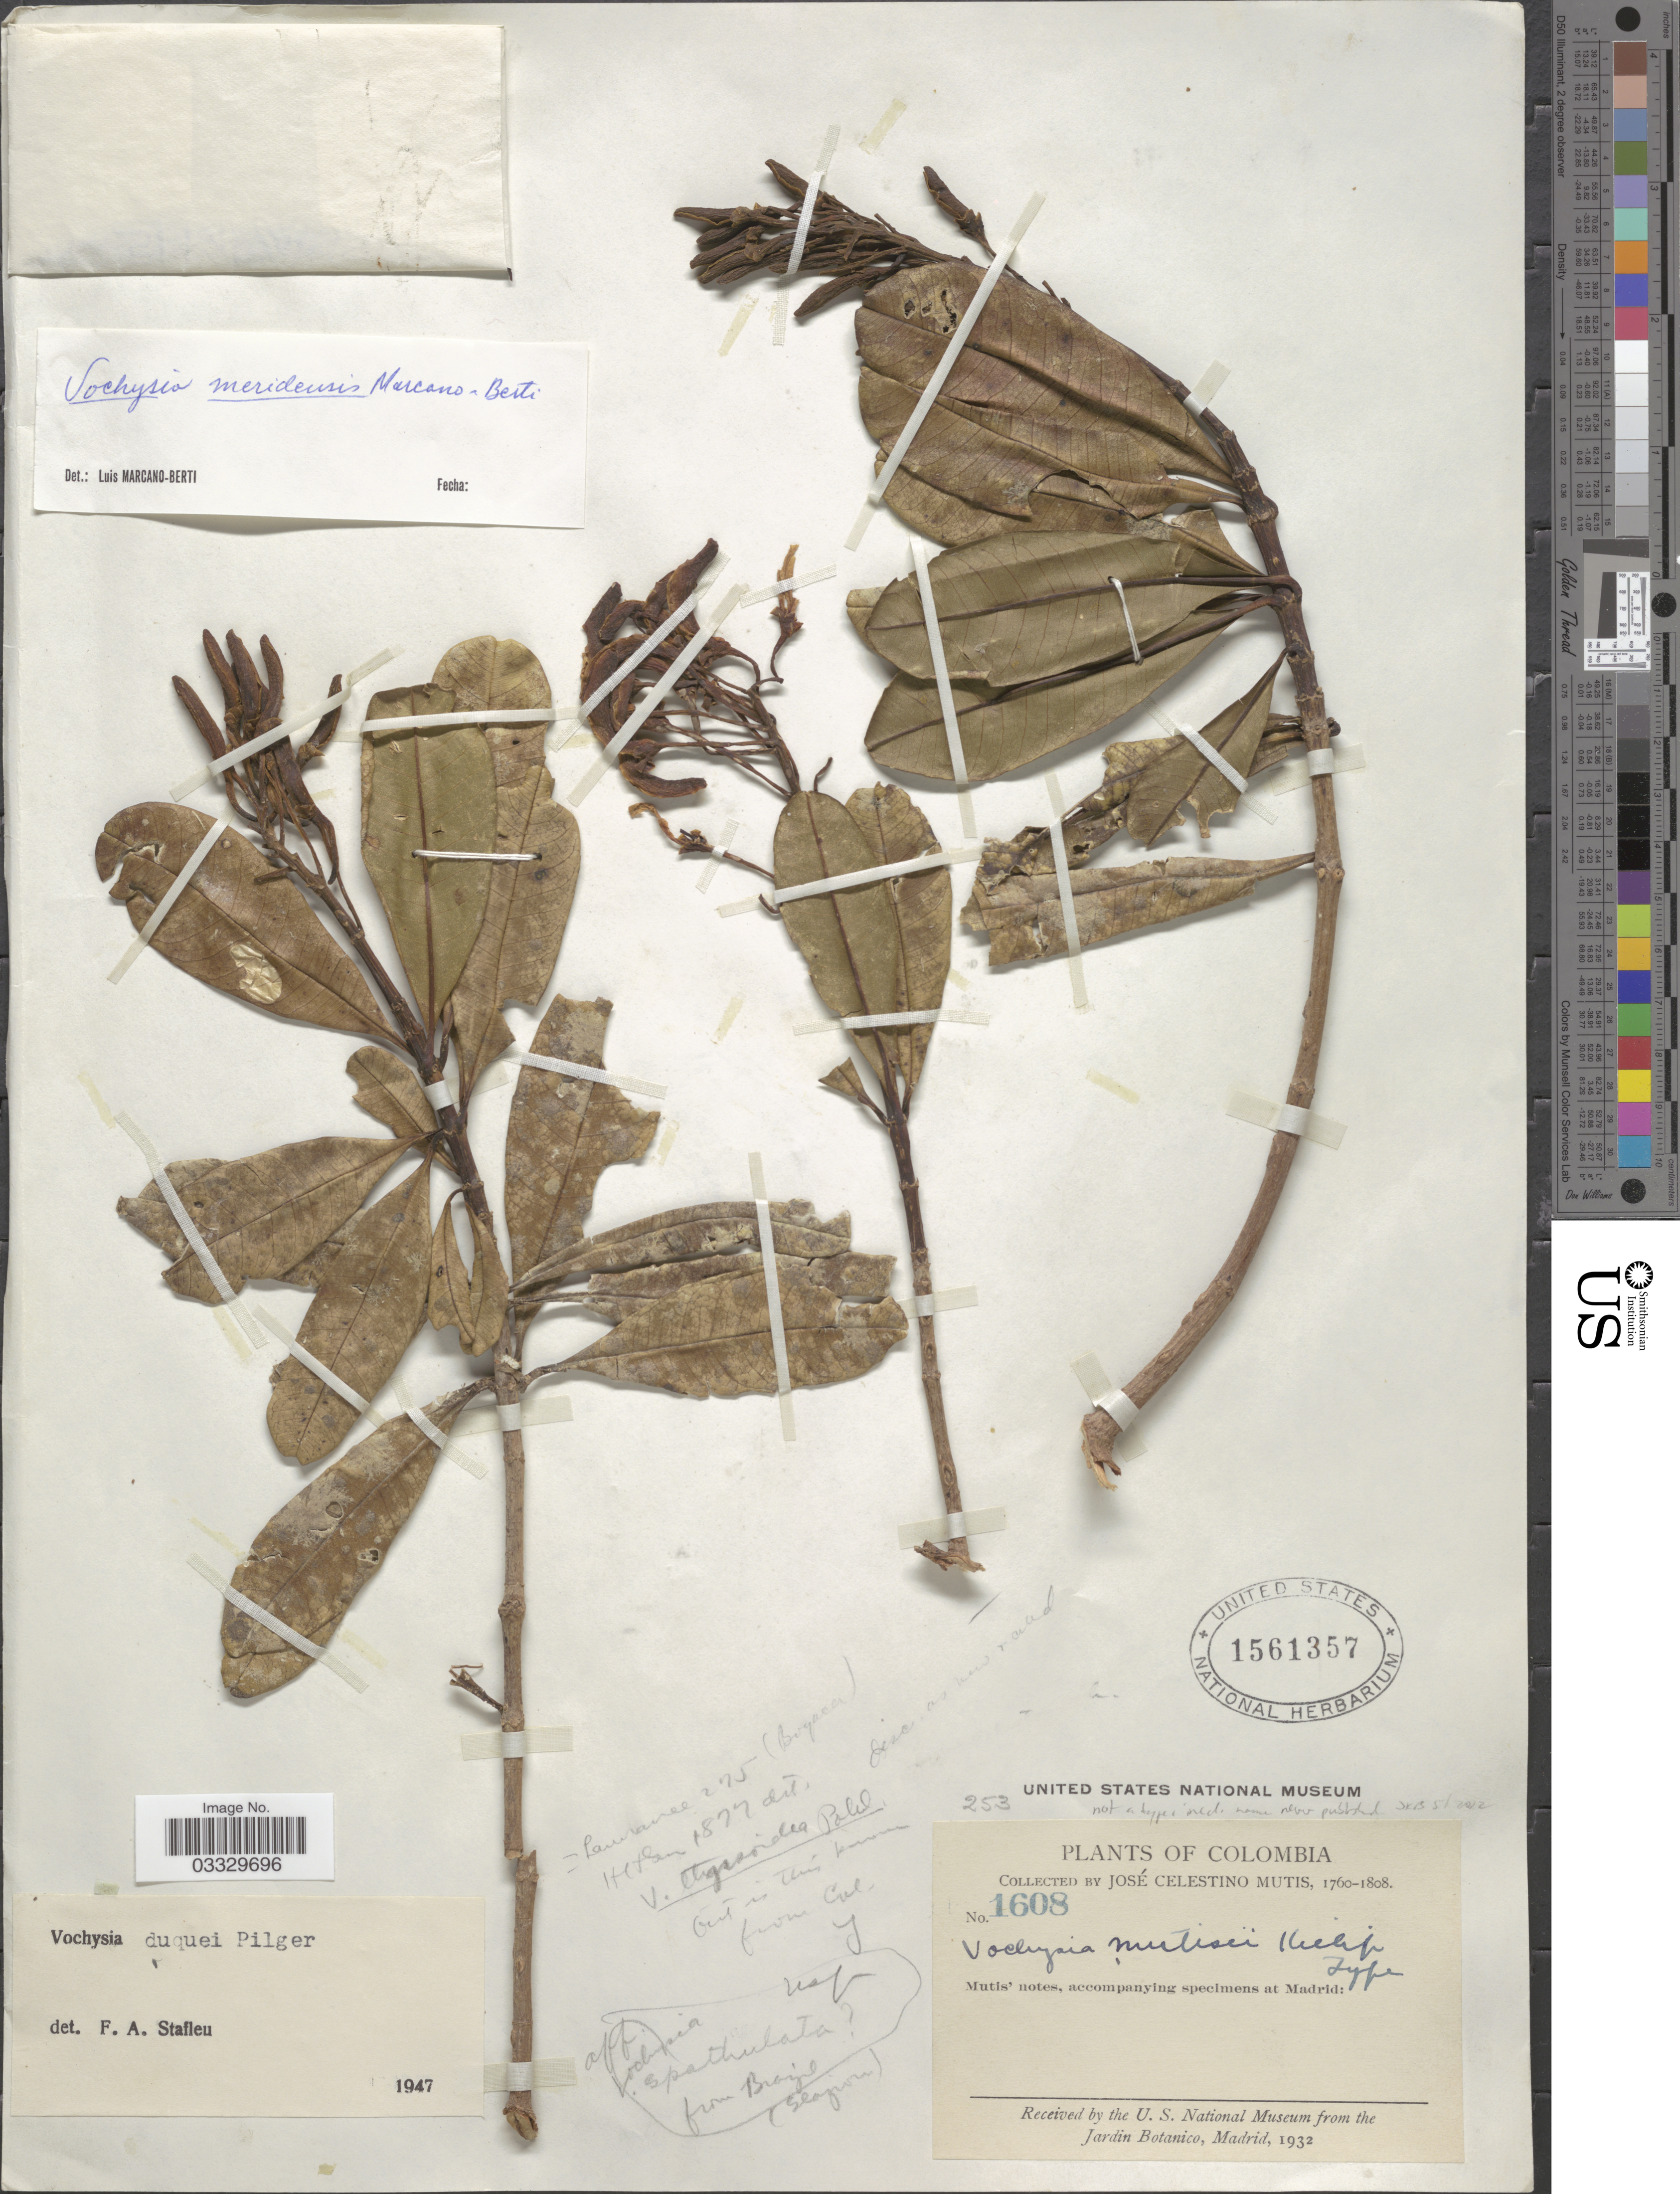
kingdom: Plantae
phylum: Tracheophyta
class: Magnoliopsida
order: Myrtales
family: Vochysiaceae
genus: Vochysia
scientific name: Vochysia meridensis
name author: Marc.-Berti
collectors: J. C. B. Mutis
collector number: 1608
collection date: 1760/1808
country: Colombia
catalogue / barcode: US 1561357